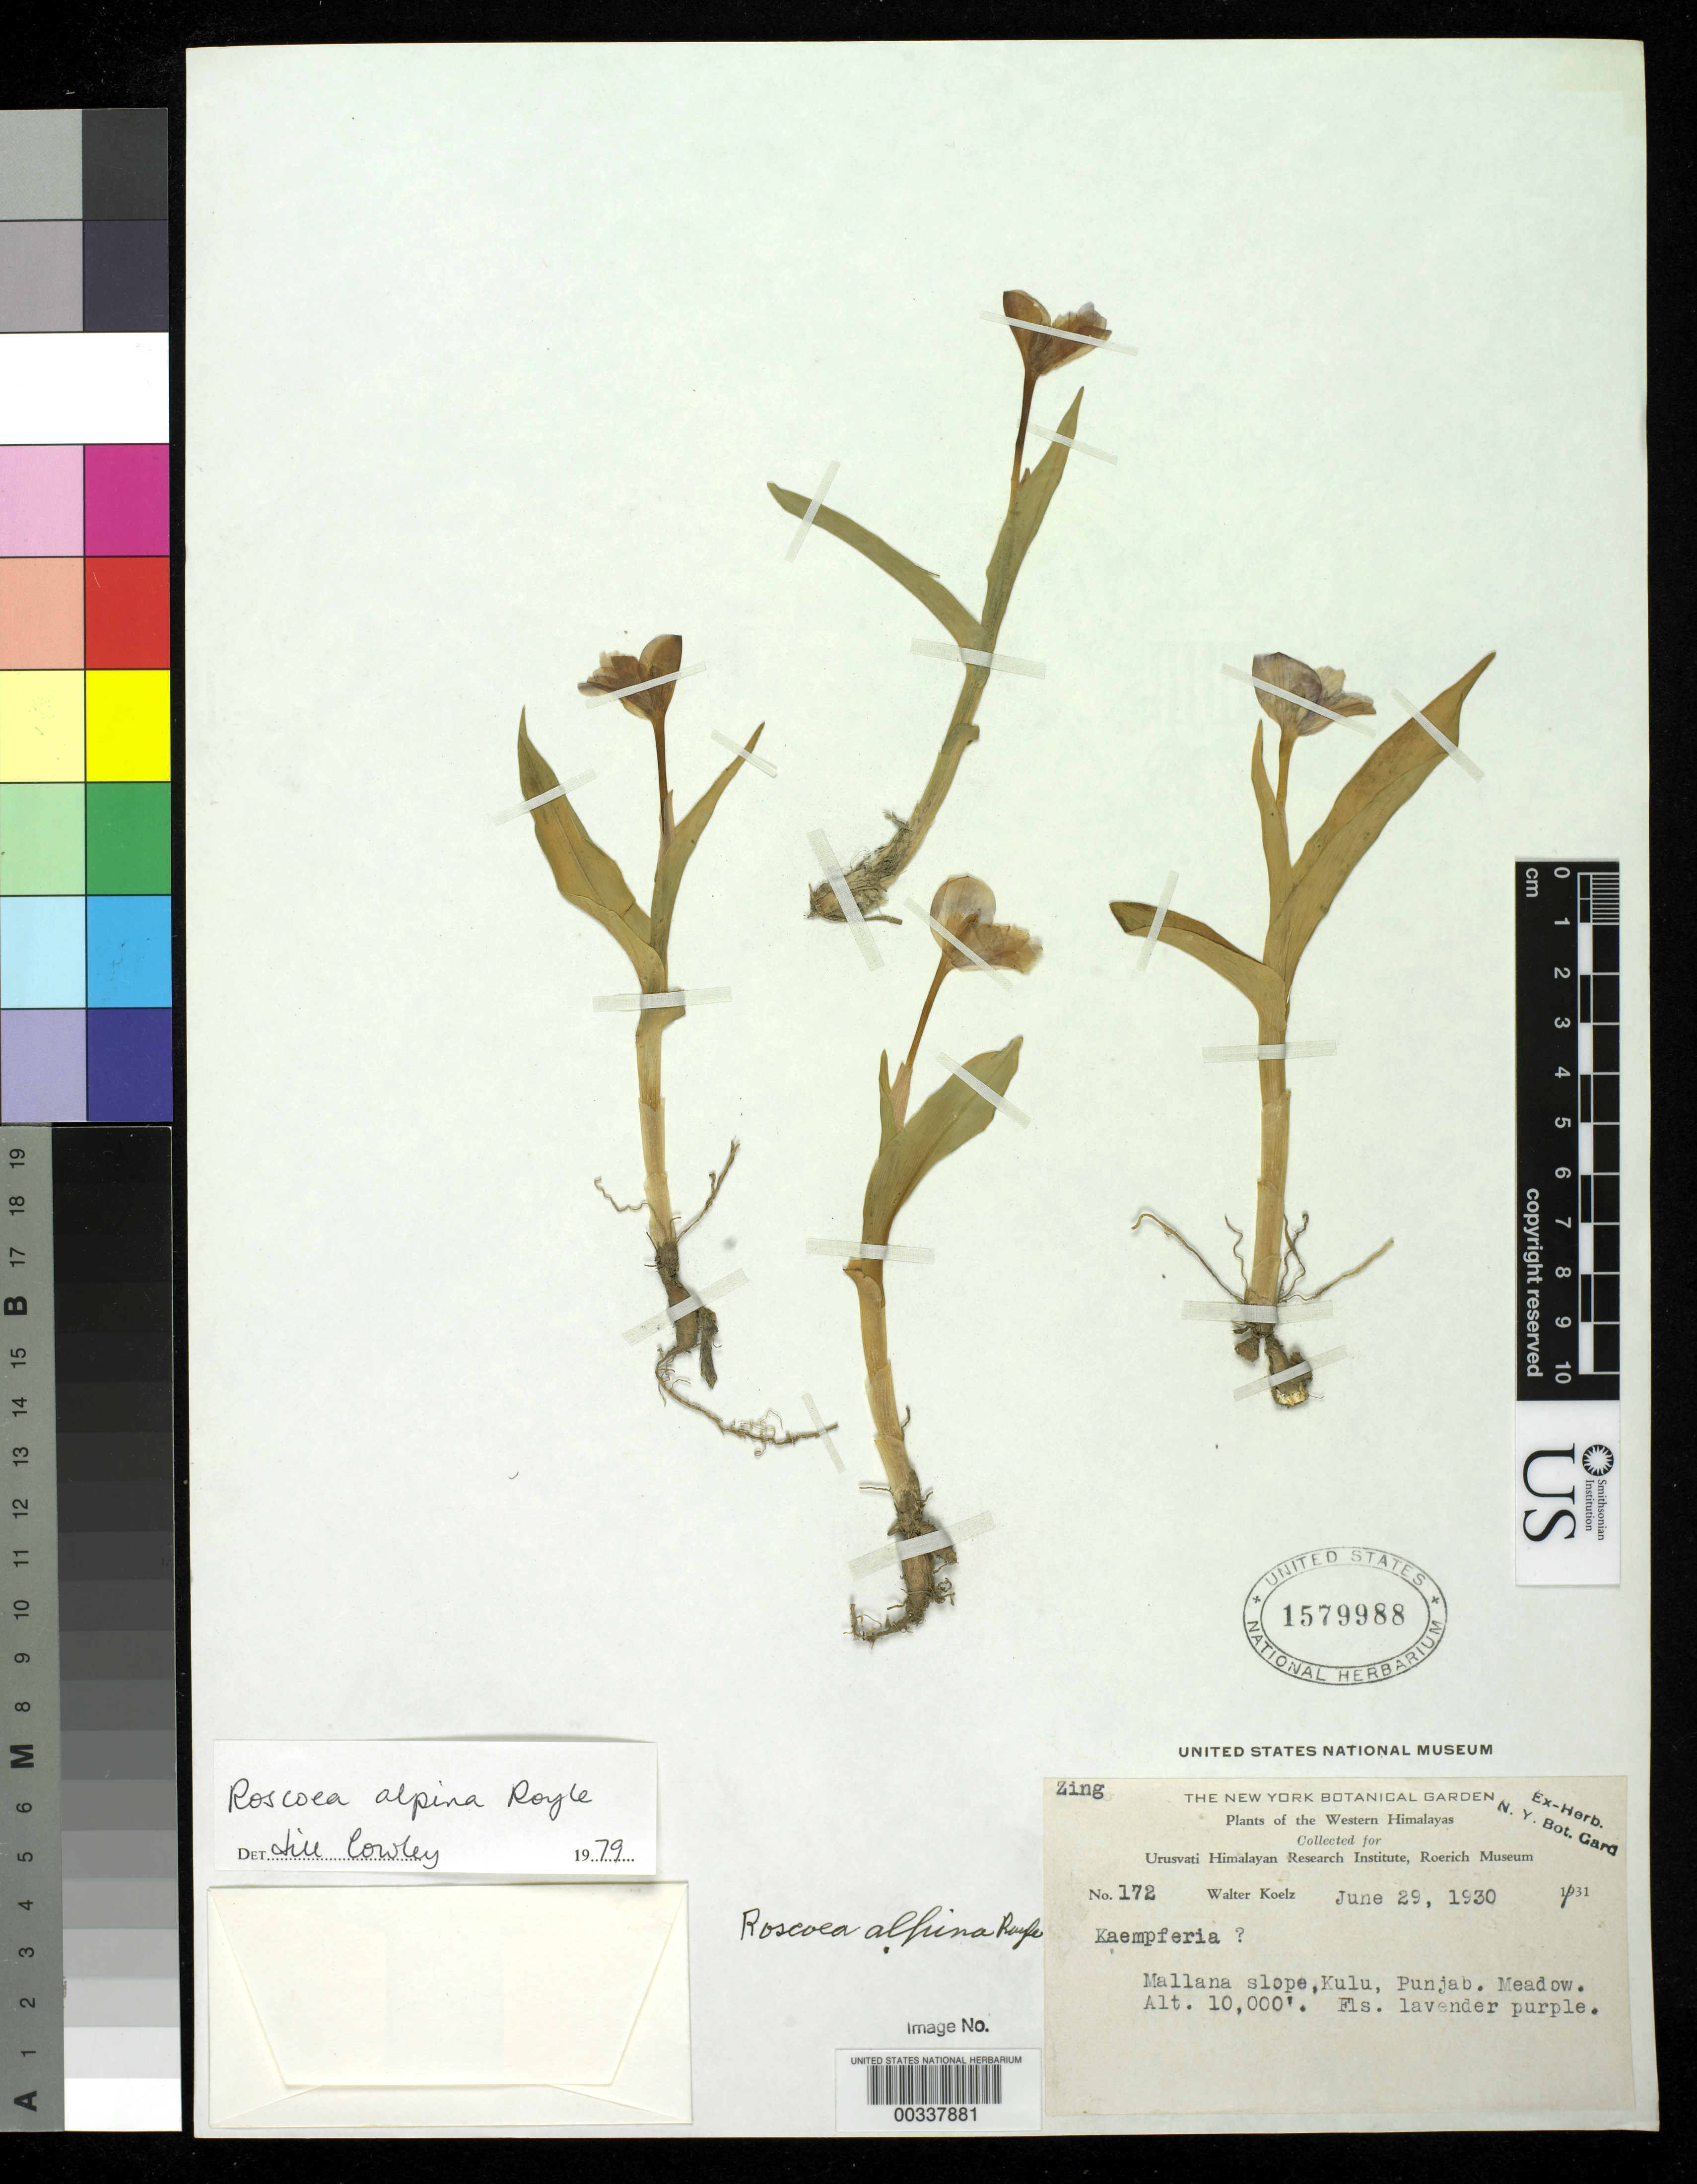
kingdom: Plantae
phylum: Tracheophyta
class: Liliopsida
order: Zingiberales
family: Zingiberaceae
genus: Roscoea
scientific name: Roscoea alpina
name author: Royle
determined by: Cowley, J.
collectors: W. N. Koelz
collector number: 172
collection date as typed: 29 Jun 1930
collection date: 1930-06-29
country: India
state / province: Himachal Pradesh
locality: Plants of Western Himalayas, Mallana slope, Kulu, Punjab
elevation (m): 3048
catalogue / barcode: US 1579988